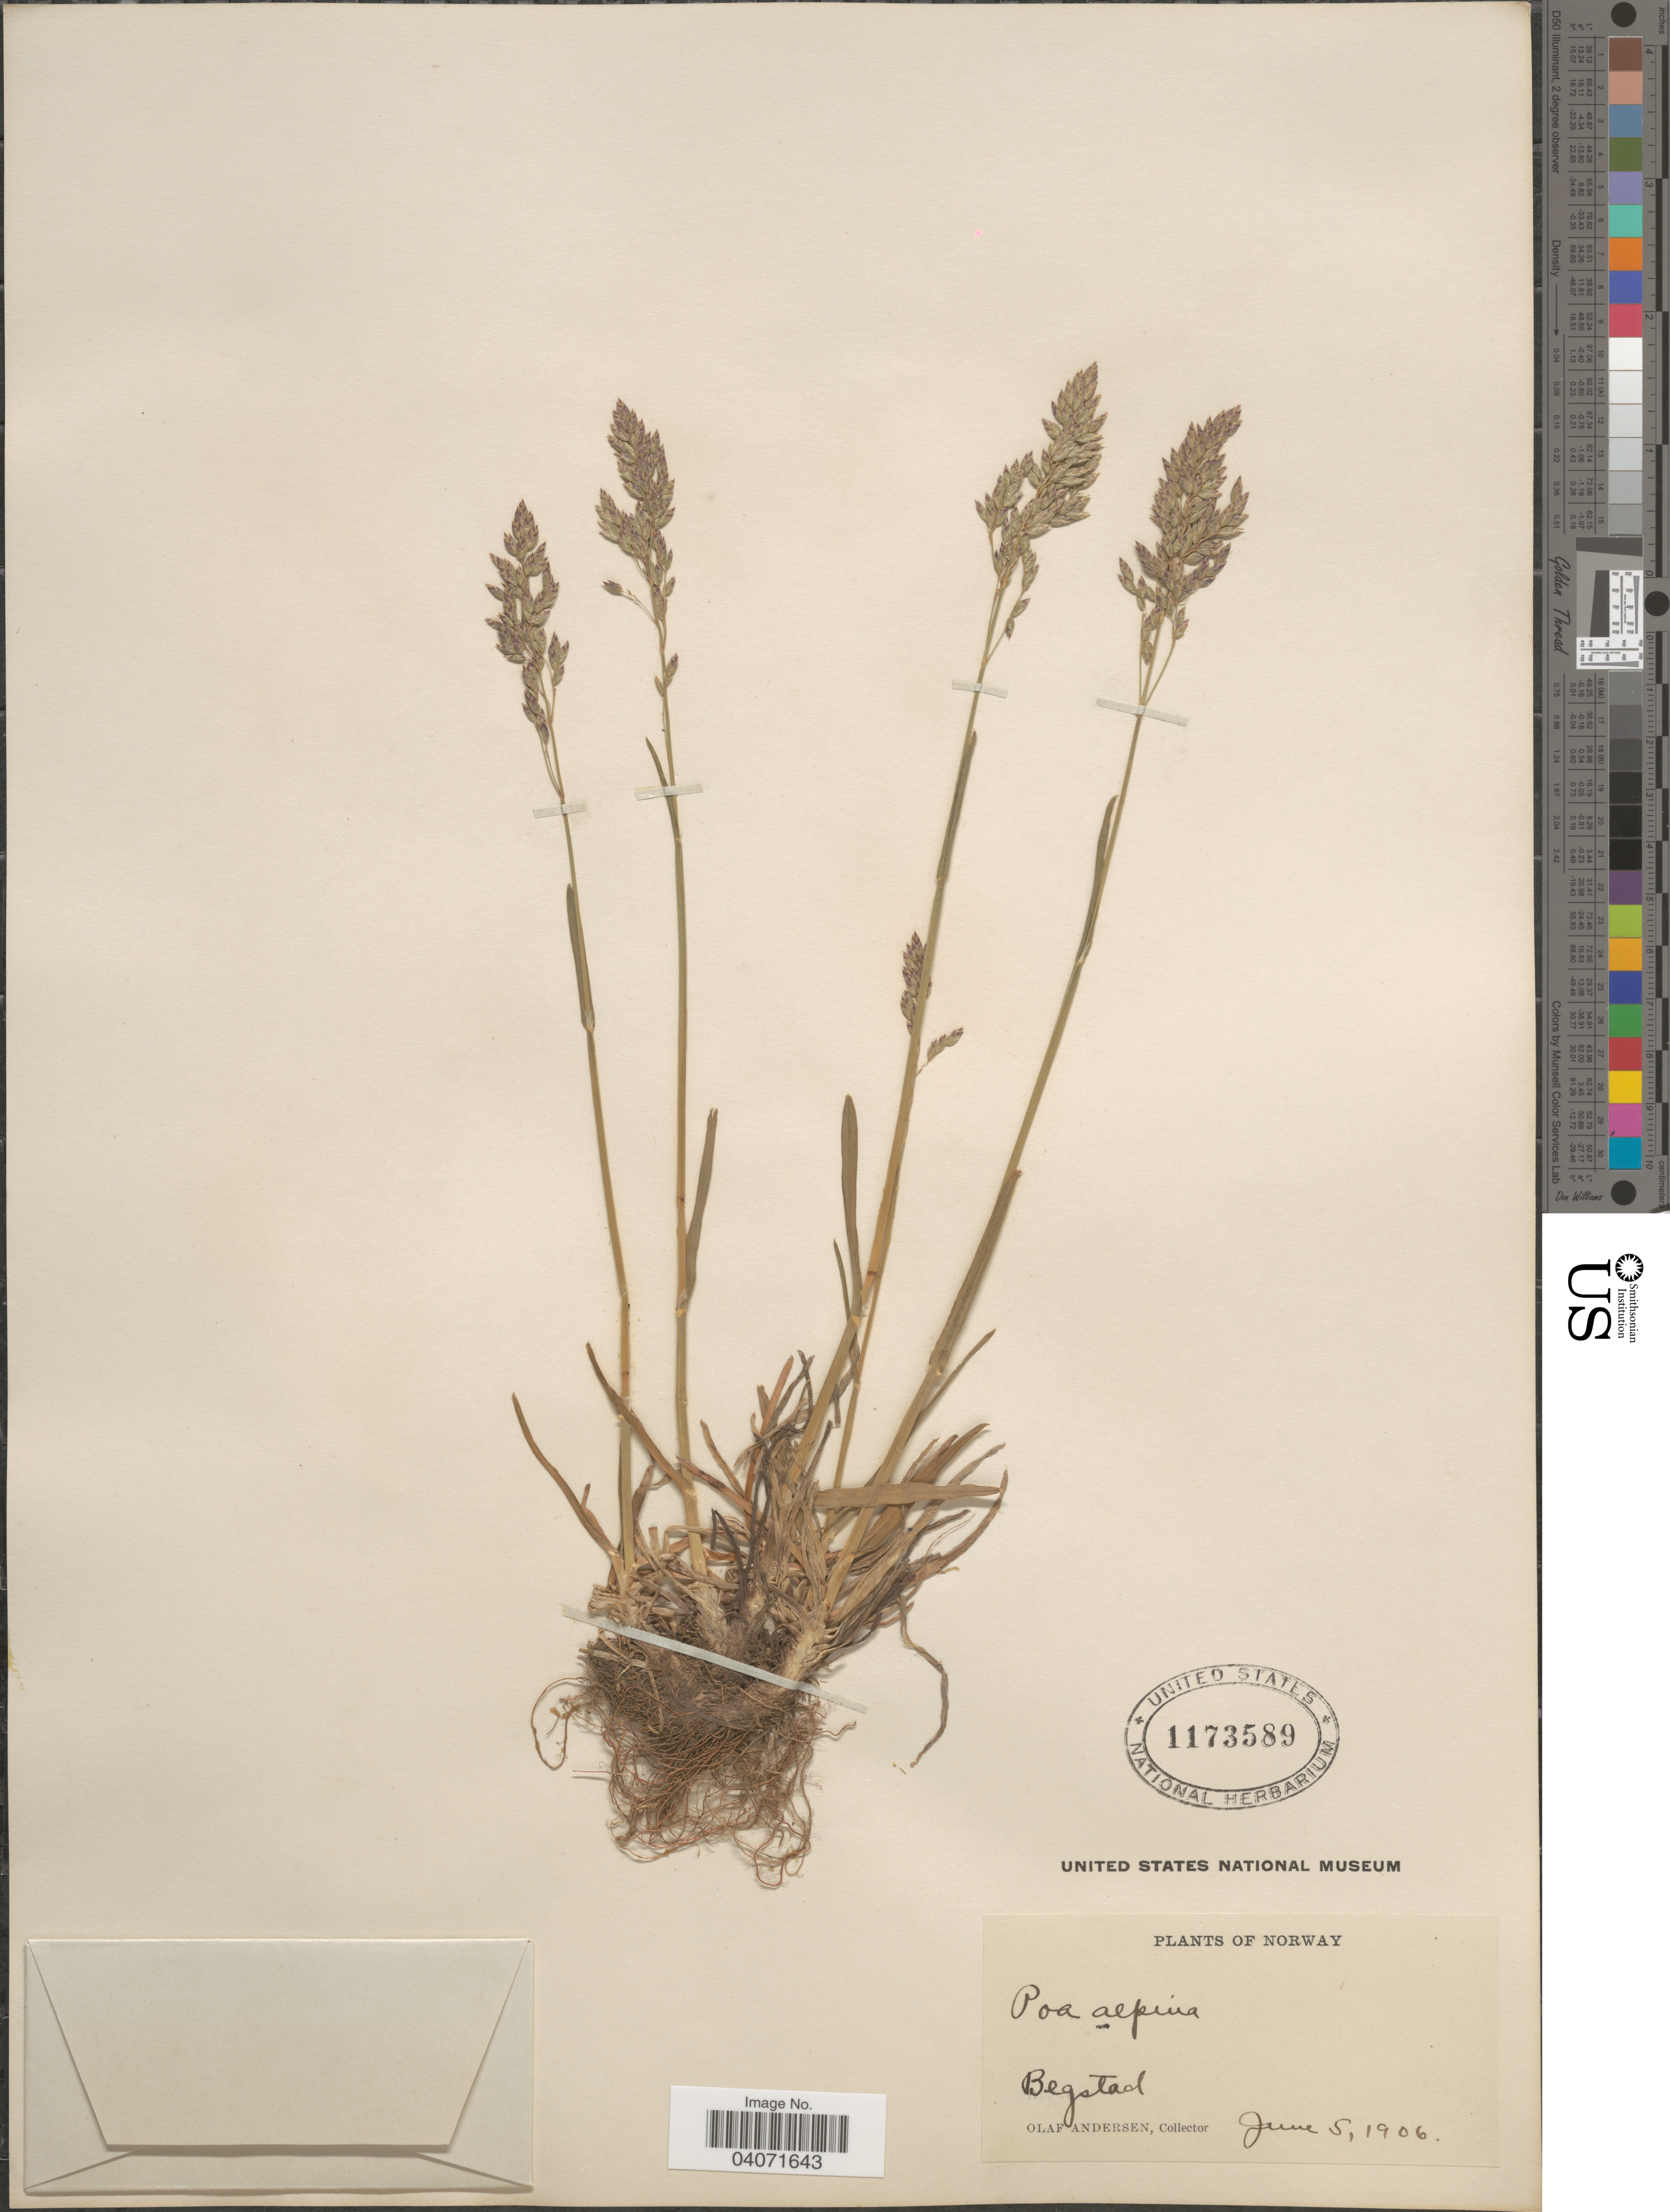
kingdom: Plantae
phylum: Tracheophyta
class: Liliopsida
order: Poales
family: Poaceae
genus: Poa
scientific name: Poa alpina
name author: L.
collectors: O. Andersen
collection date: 1906-06-05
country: Norway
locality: Begstad.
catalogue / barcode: US 1173589